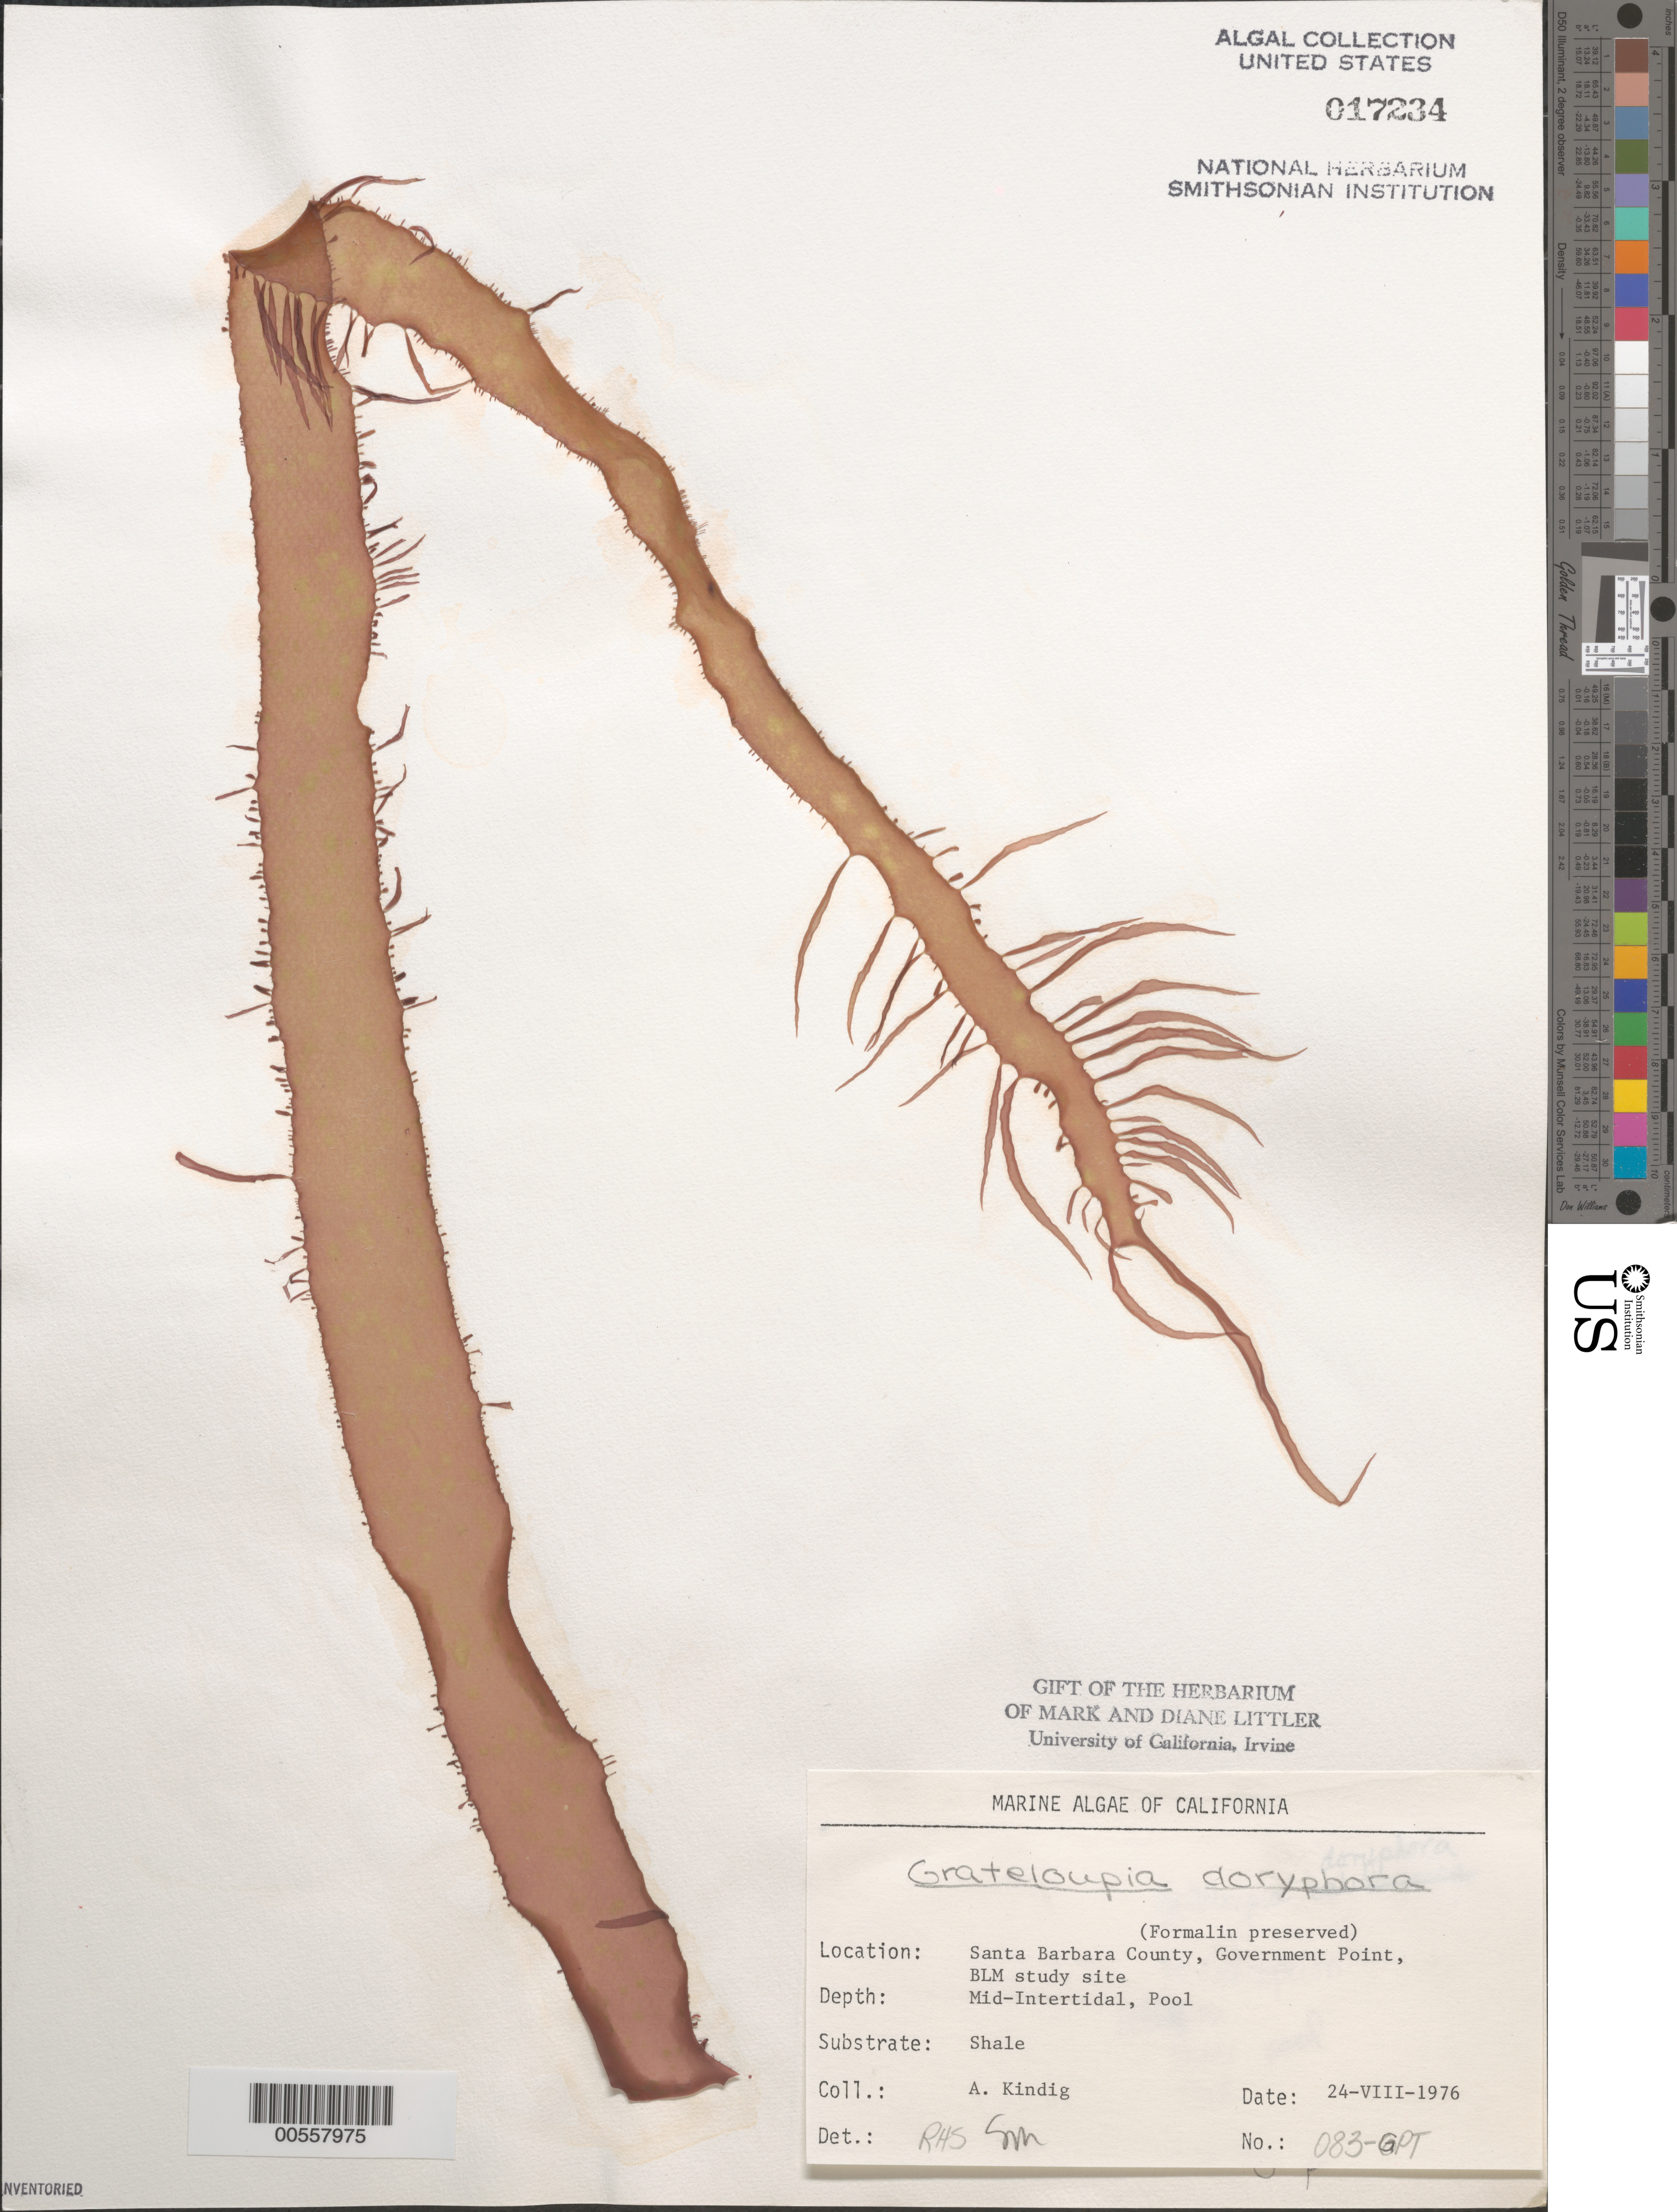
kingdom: Plantae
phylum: Rhodophyta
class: Florideophyceae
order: Halymeniales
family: Halymeniaceae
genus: Grateloupia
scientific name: Grateloupia doryphora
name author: (Mont.) Howe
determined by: Sims, Robert H.; Murray, S. N.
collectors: A. Kindig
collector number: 083-gpt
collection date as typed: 24 Aug 1976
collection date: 1976-08-24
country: United States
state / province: California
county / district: Santa Barbara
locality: Government Point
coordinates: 34 26'31"N, 120 24'06"W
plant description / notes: BLM-SOCALBIGHT Rocky Intertidal Survey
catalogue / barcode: US 17234